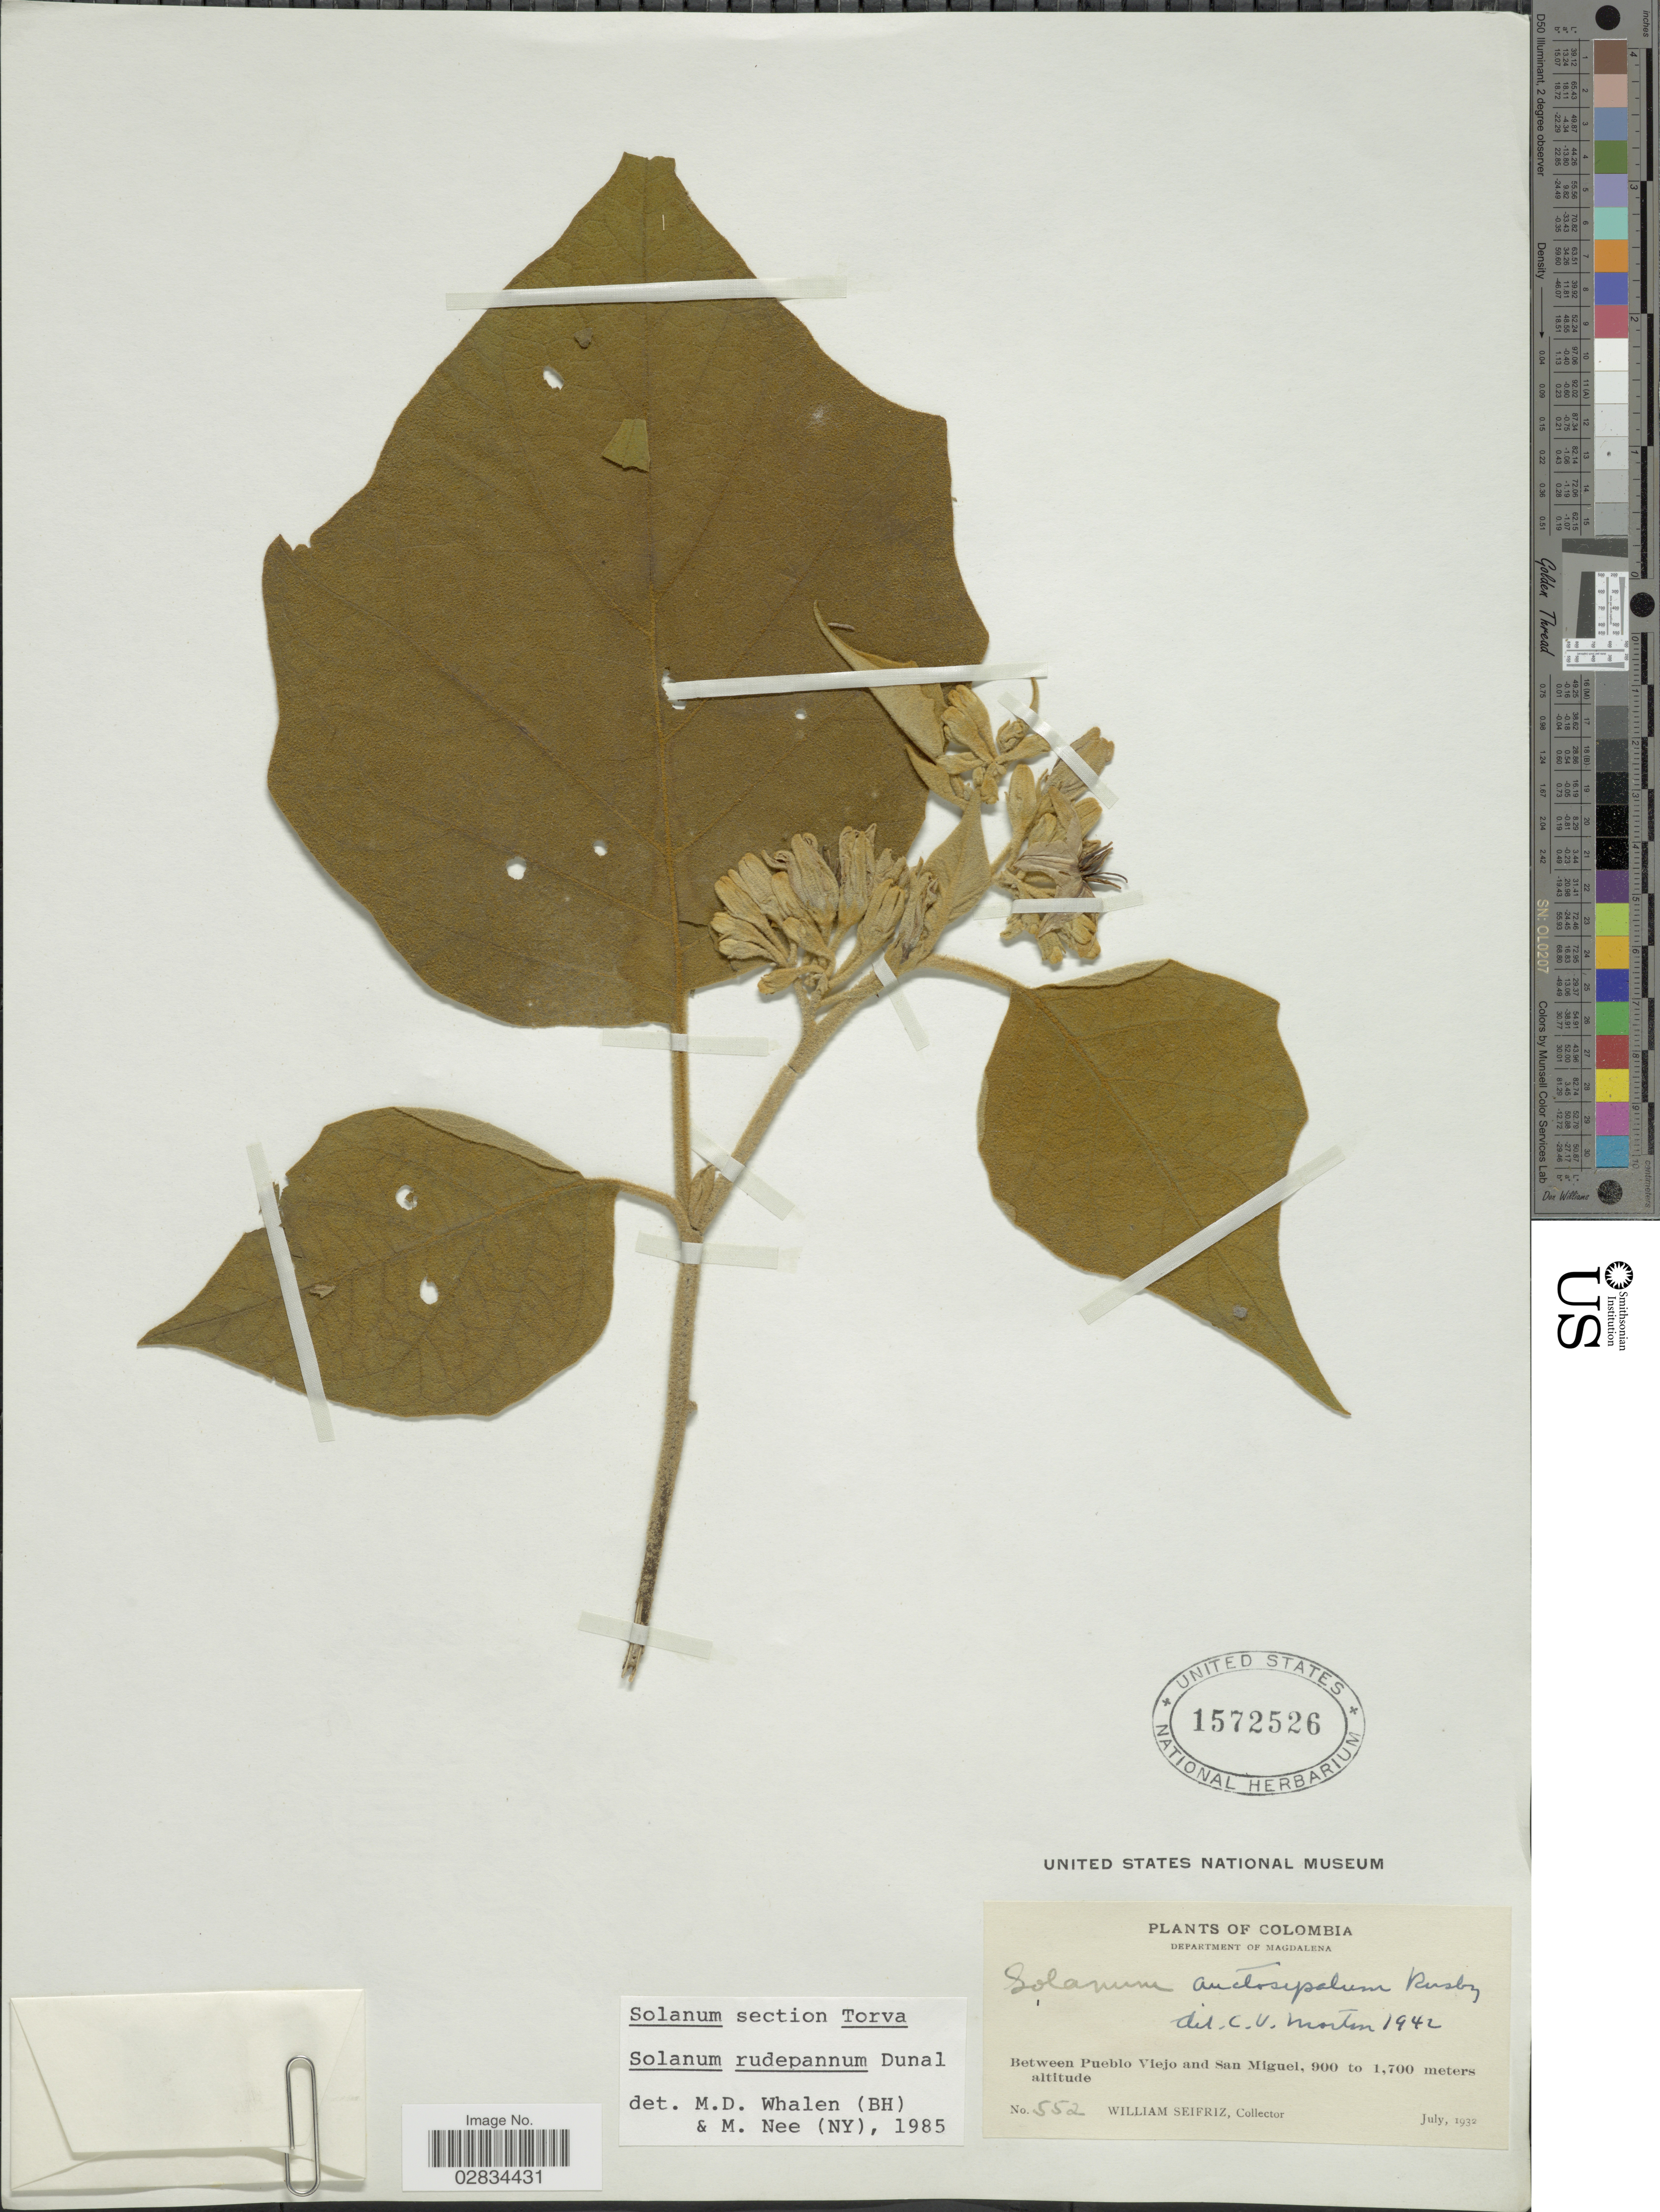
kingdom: Plantae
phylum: Tracheophyta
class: Magnoliopsida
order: Solanales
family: Solanaceae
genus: Solanum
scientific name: Solanum rudepannum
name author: Dunal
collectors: W. Seifriz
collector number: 552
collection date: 1932-07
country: Colombia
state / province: Magdalena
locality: Department of Magdalena. Between Pueblo Viejo and San Miguel.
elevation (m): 900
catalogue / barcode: US 1572526